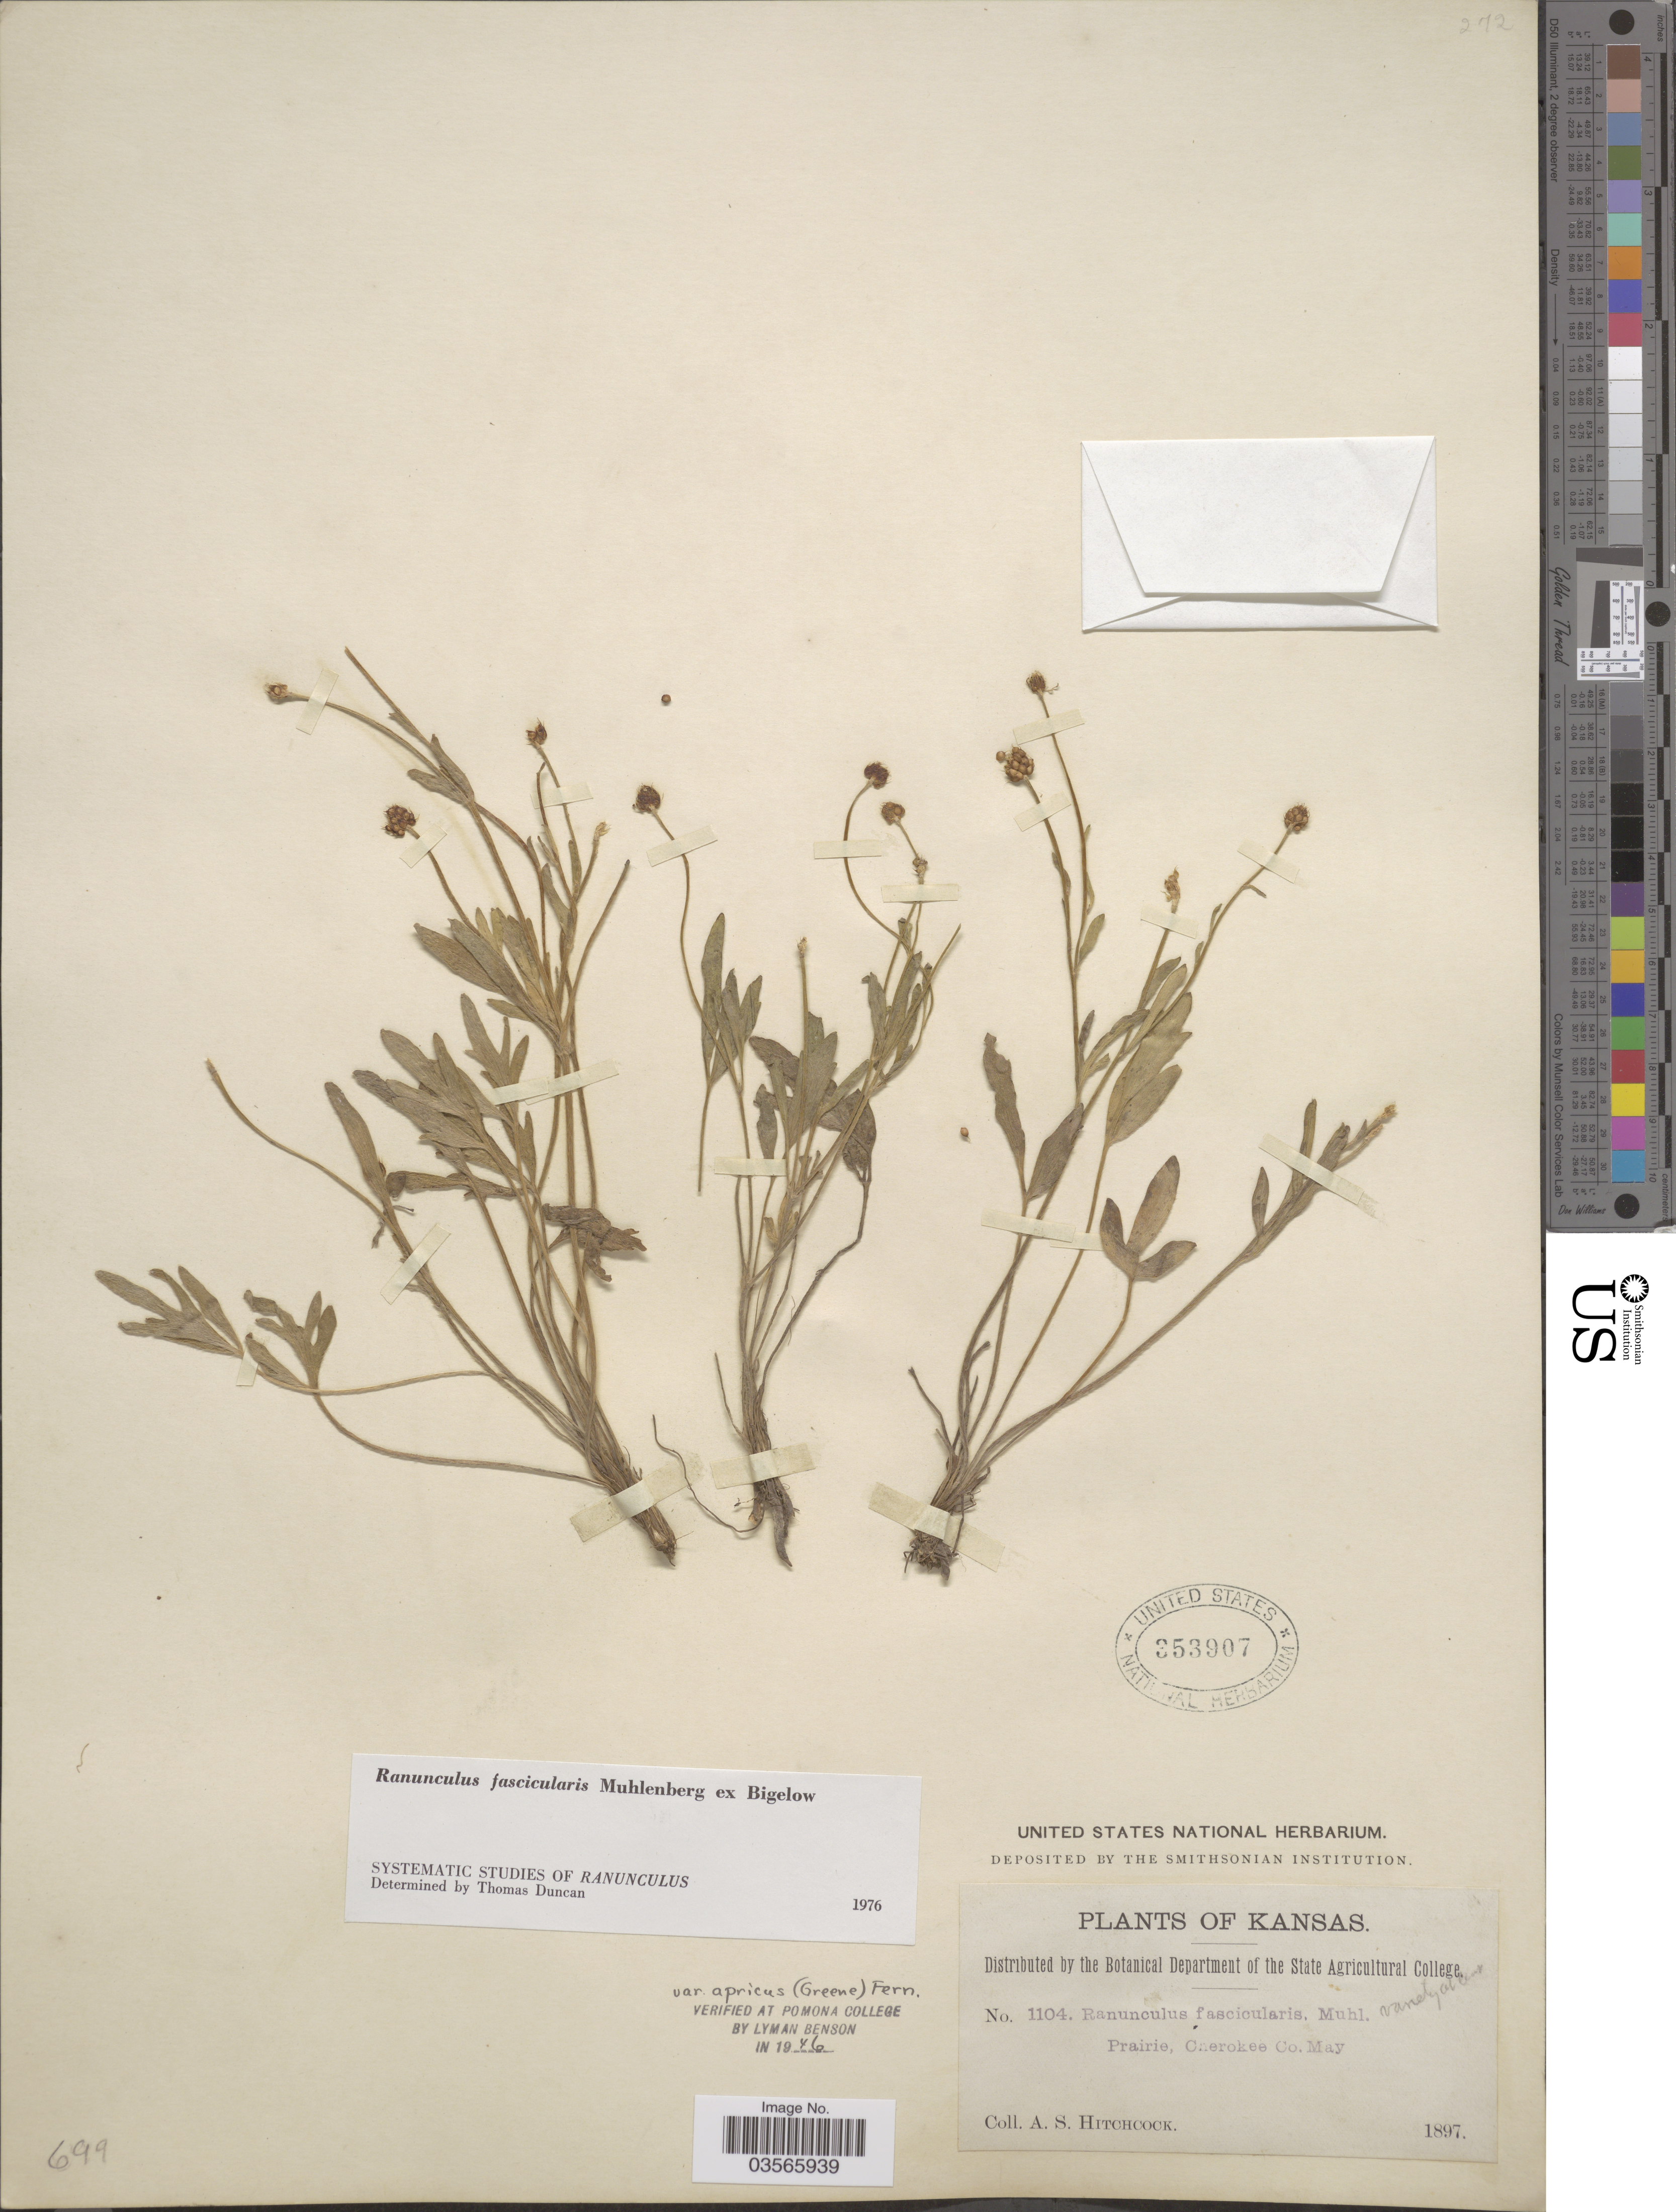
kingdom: Plantae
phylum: Tracheophyta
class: Magnoliopsida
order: Ranunculales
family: Ranunculaceae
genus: Ranunculus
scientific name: Ranunculus fascicularis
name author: Muhl. ex Bigelow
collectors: A. S. Hitchcock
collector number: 1104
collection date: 1897-05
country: United States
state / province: Kansas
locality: Prairie, Cherokee Co.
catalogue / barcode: US 353907